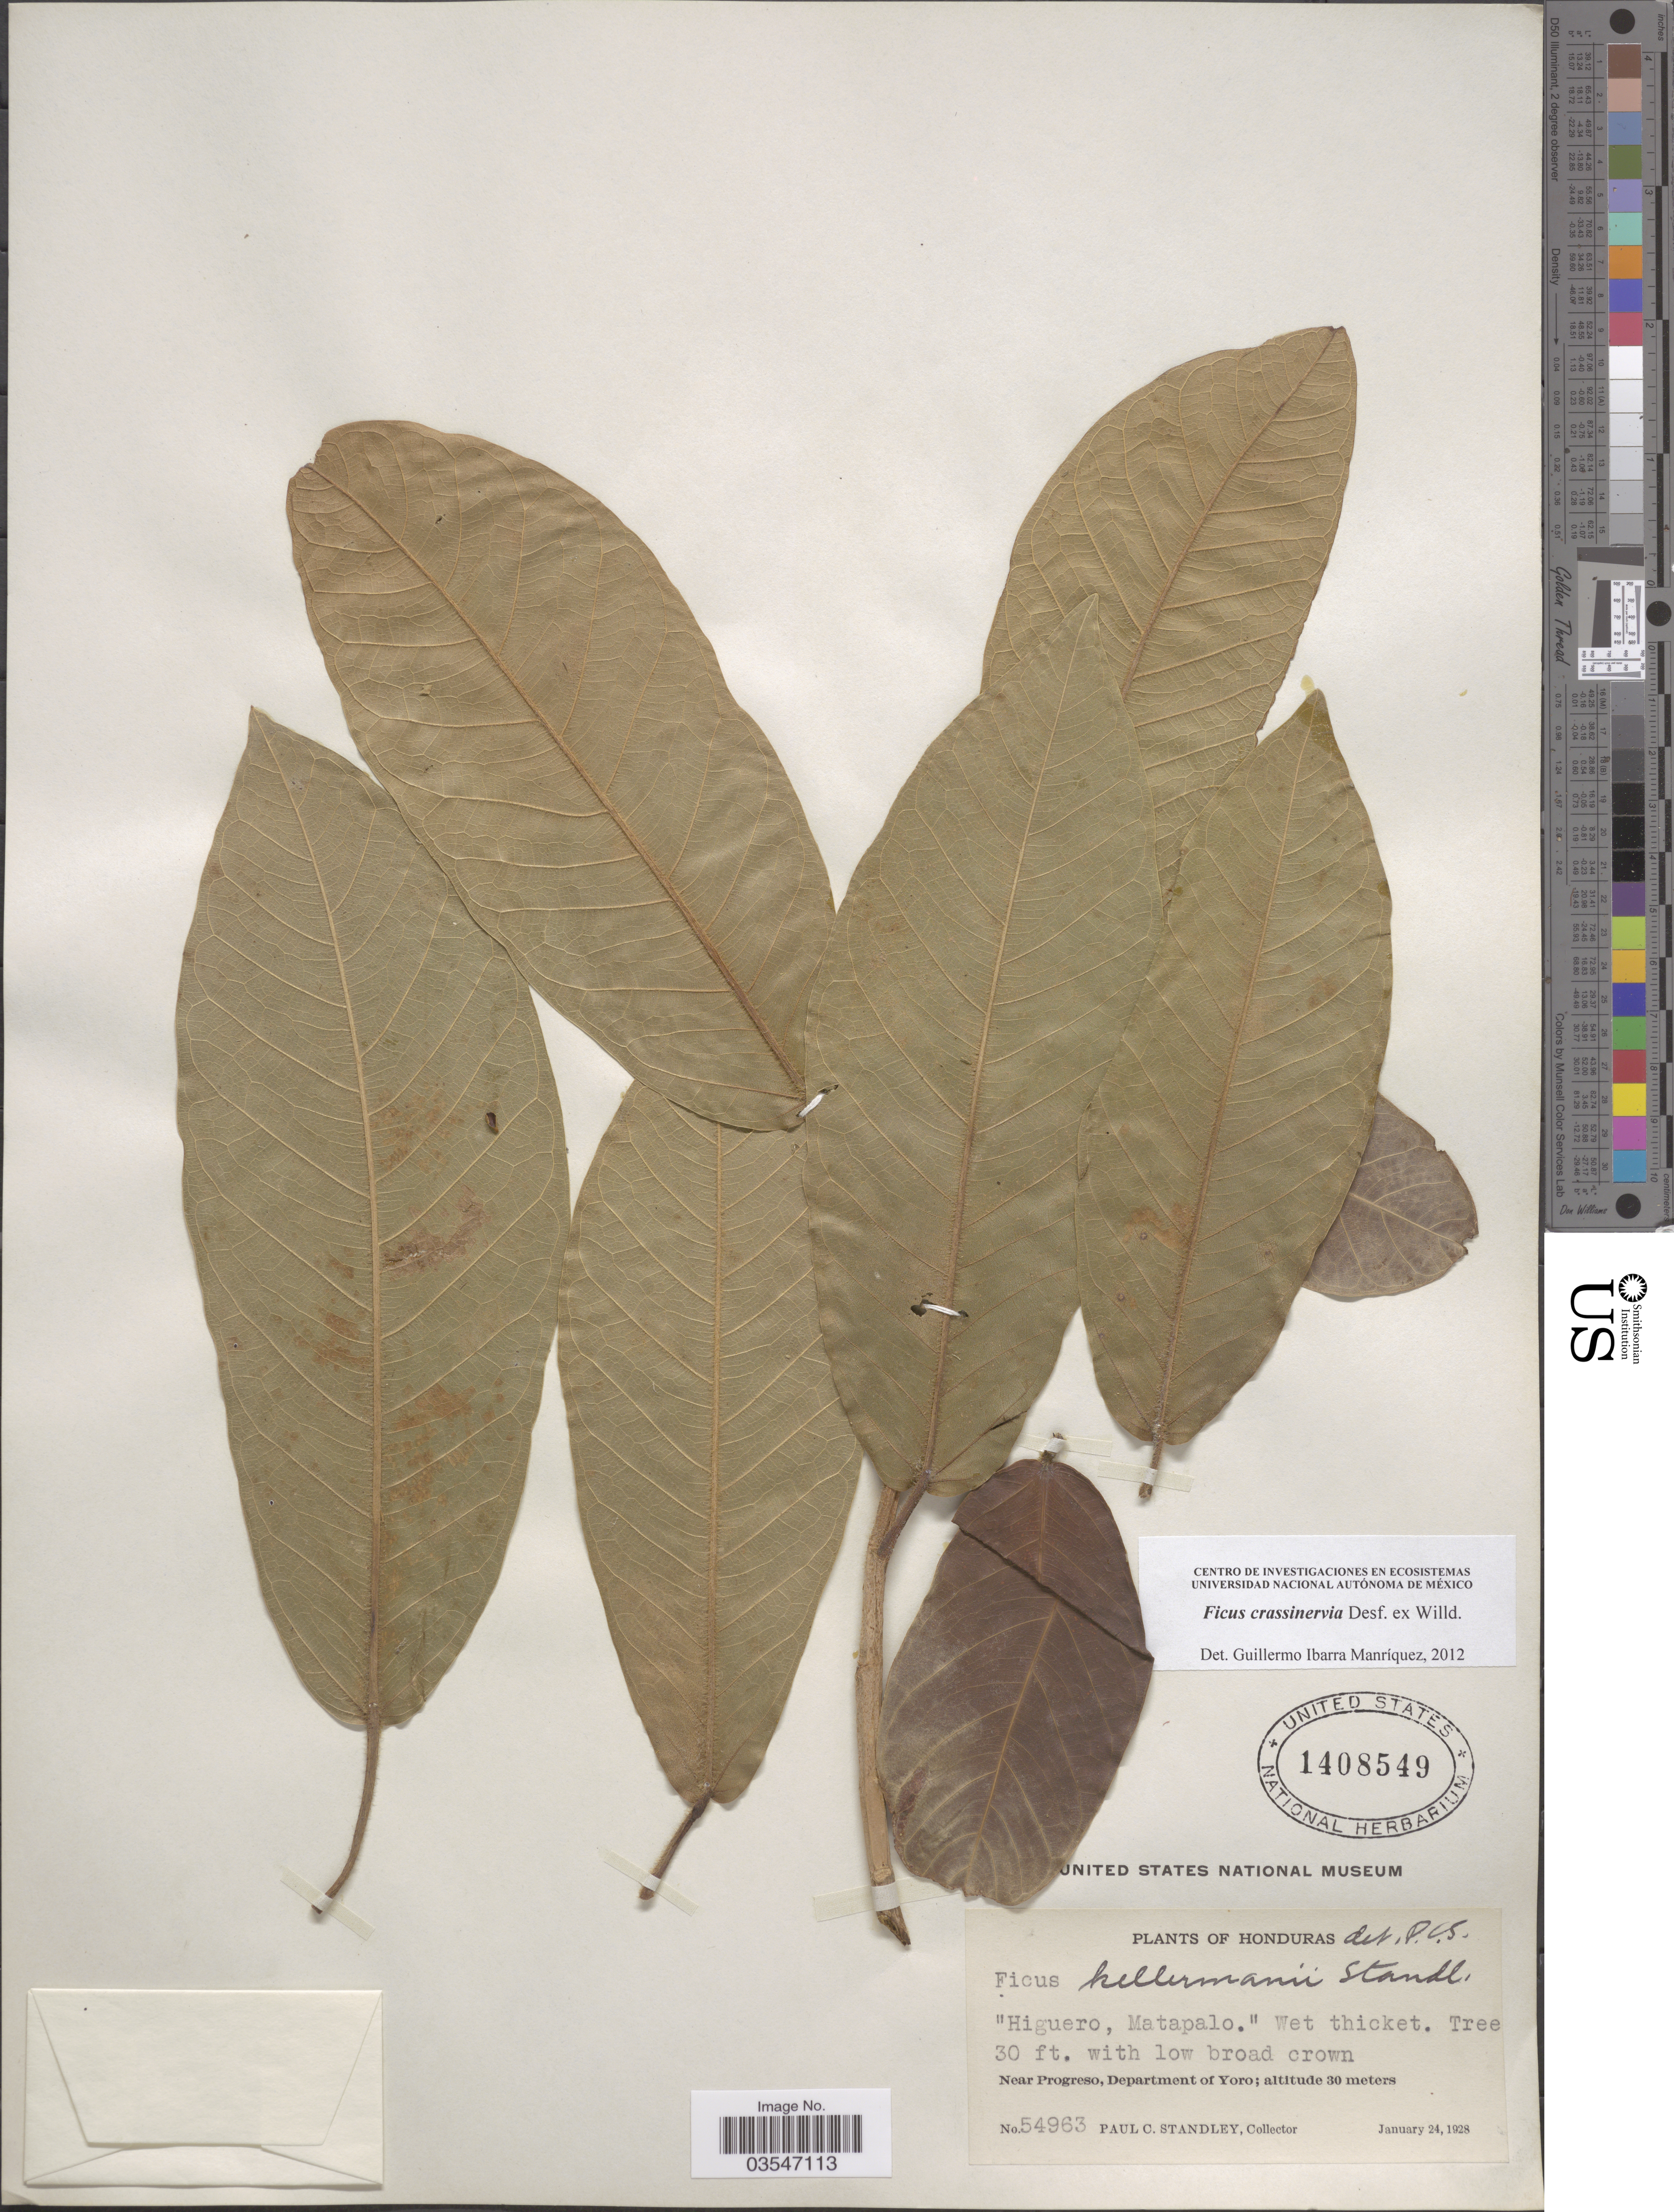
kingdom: Plantae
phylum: Tracheophyta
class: Magnoliopsida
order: Rosales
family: Moraceae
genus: Ficus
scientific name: Ficus crassinervia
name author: Desf. ex Willd.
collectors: P. C. Standley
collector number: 54963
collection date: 1928-01-24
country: Honduras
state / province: Yoro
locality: Near Progreso, Department of Yoro.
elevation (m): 30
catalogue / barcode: US 1408549